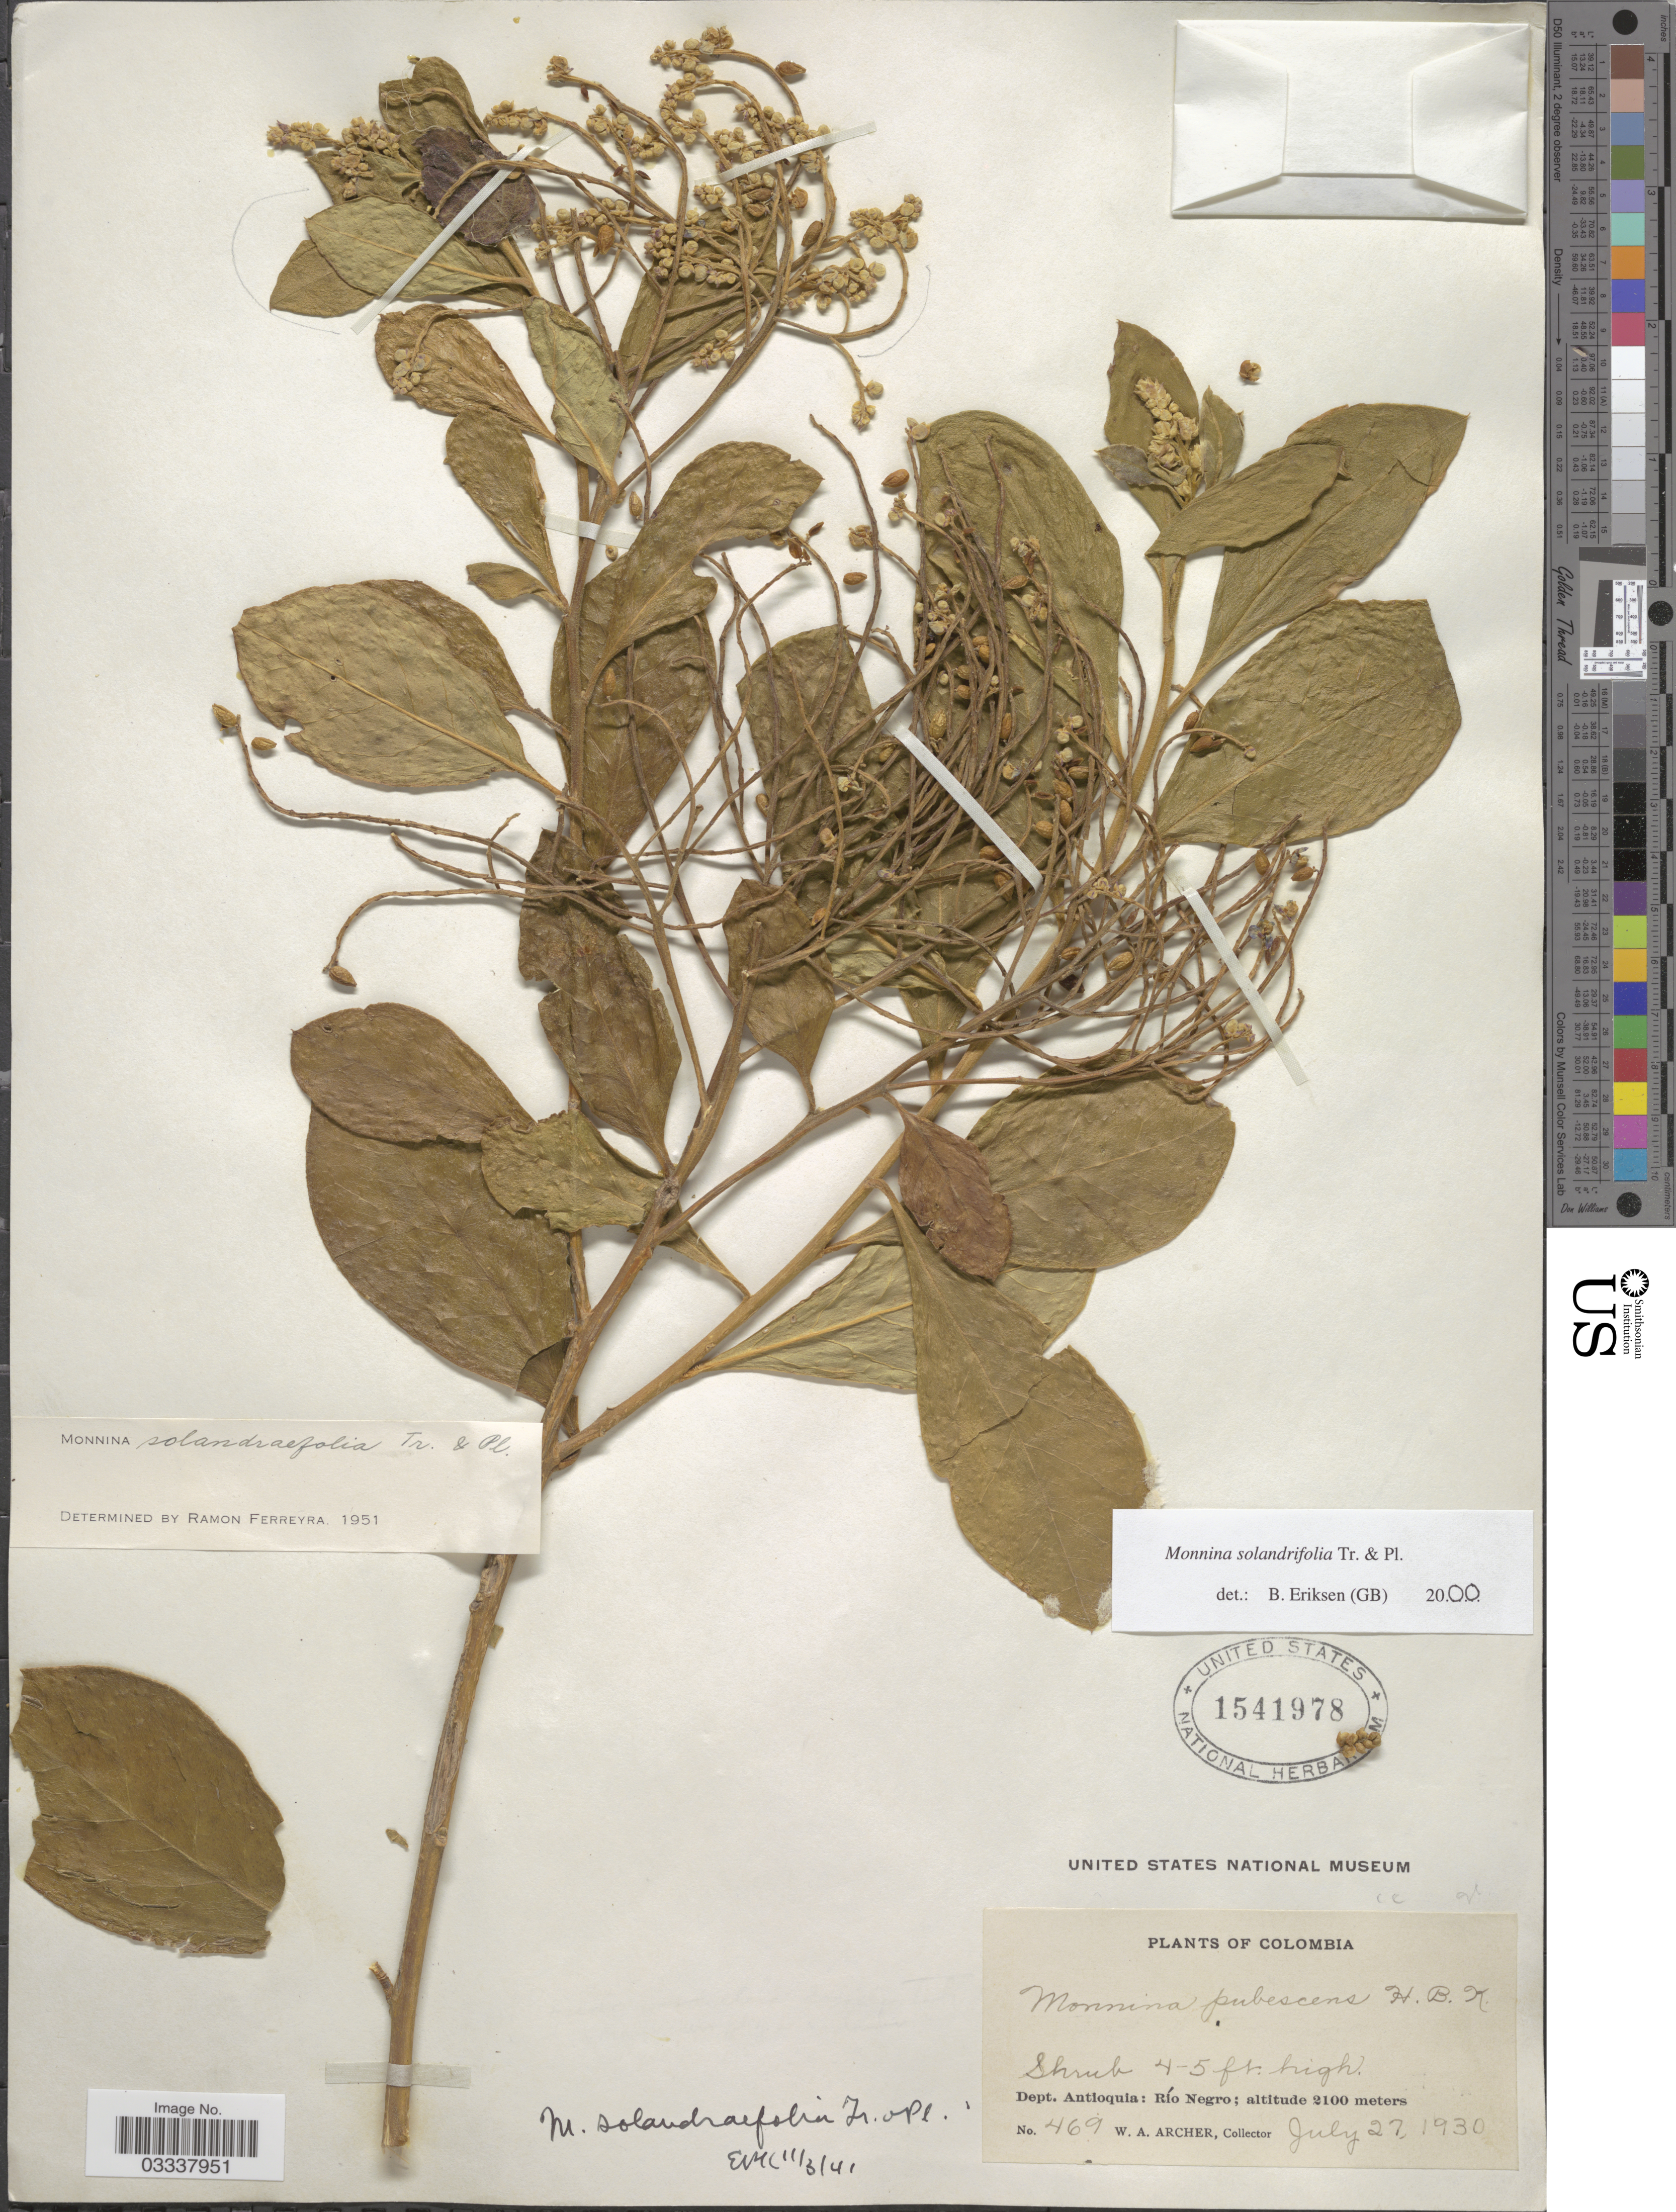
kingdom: Plantae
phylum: Tracheophyta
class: Magnoliopsida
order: Fabales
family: Polygalaceae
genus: Monnina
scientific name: Monnina solandraefolia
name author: Triana & Planch.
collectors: W. Archer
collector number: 469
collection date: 1930-07-27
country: Colombia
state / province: Antioquia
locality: Dept. Antioquia: Río Negro.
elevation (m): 2100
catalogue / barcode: US 1541978